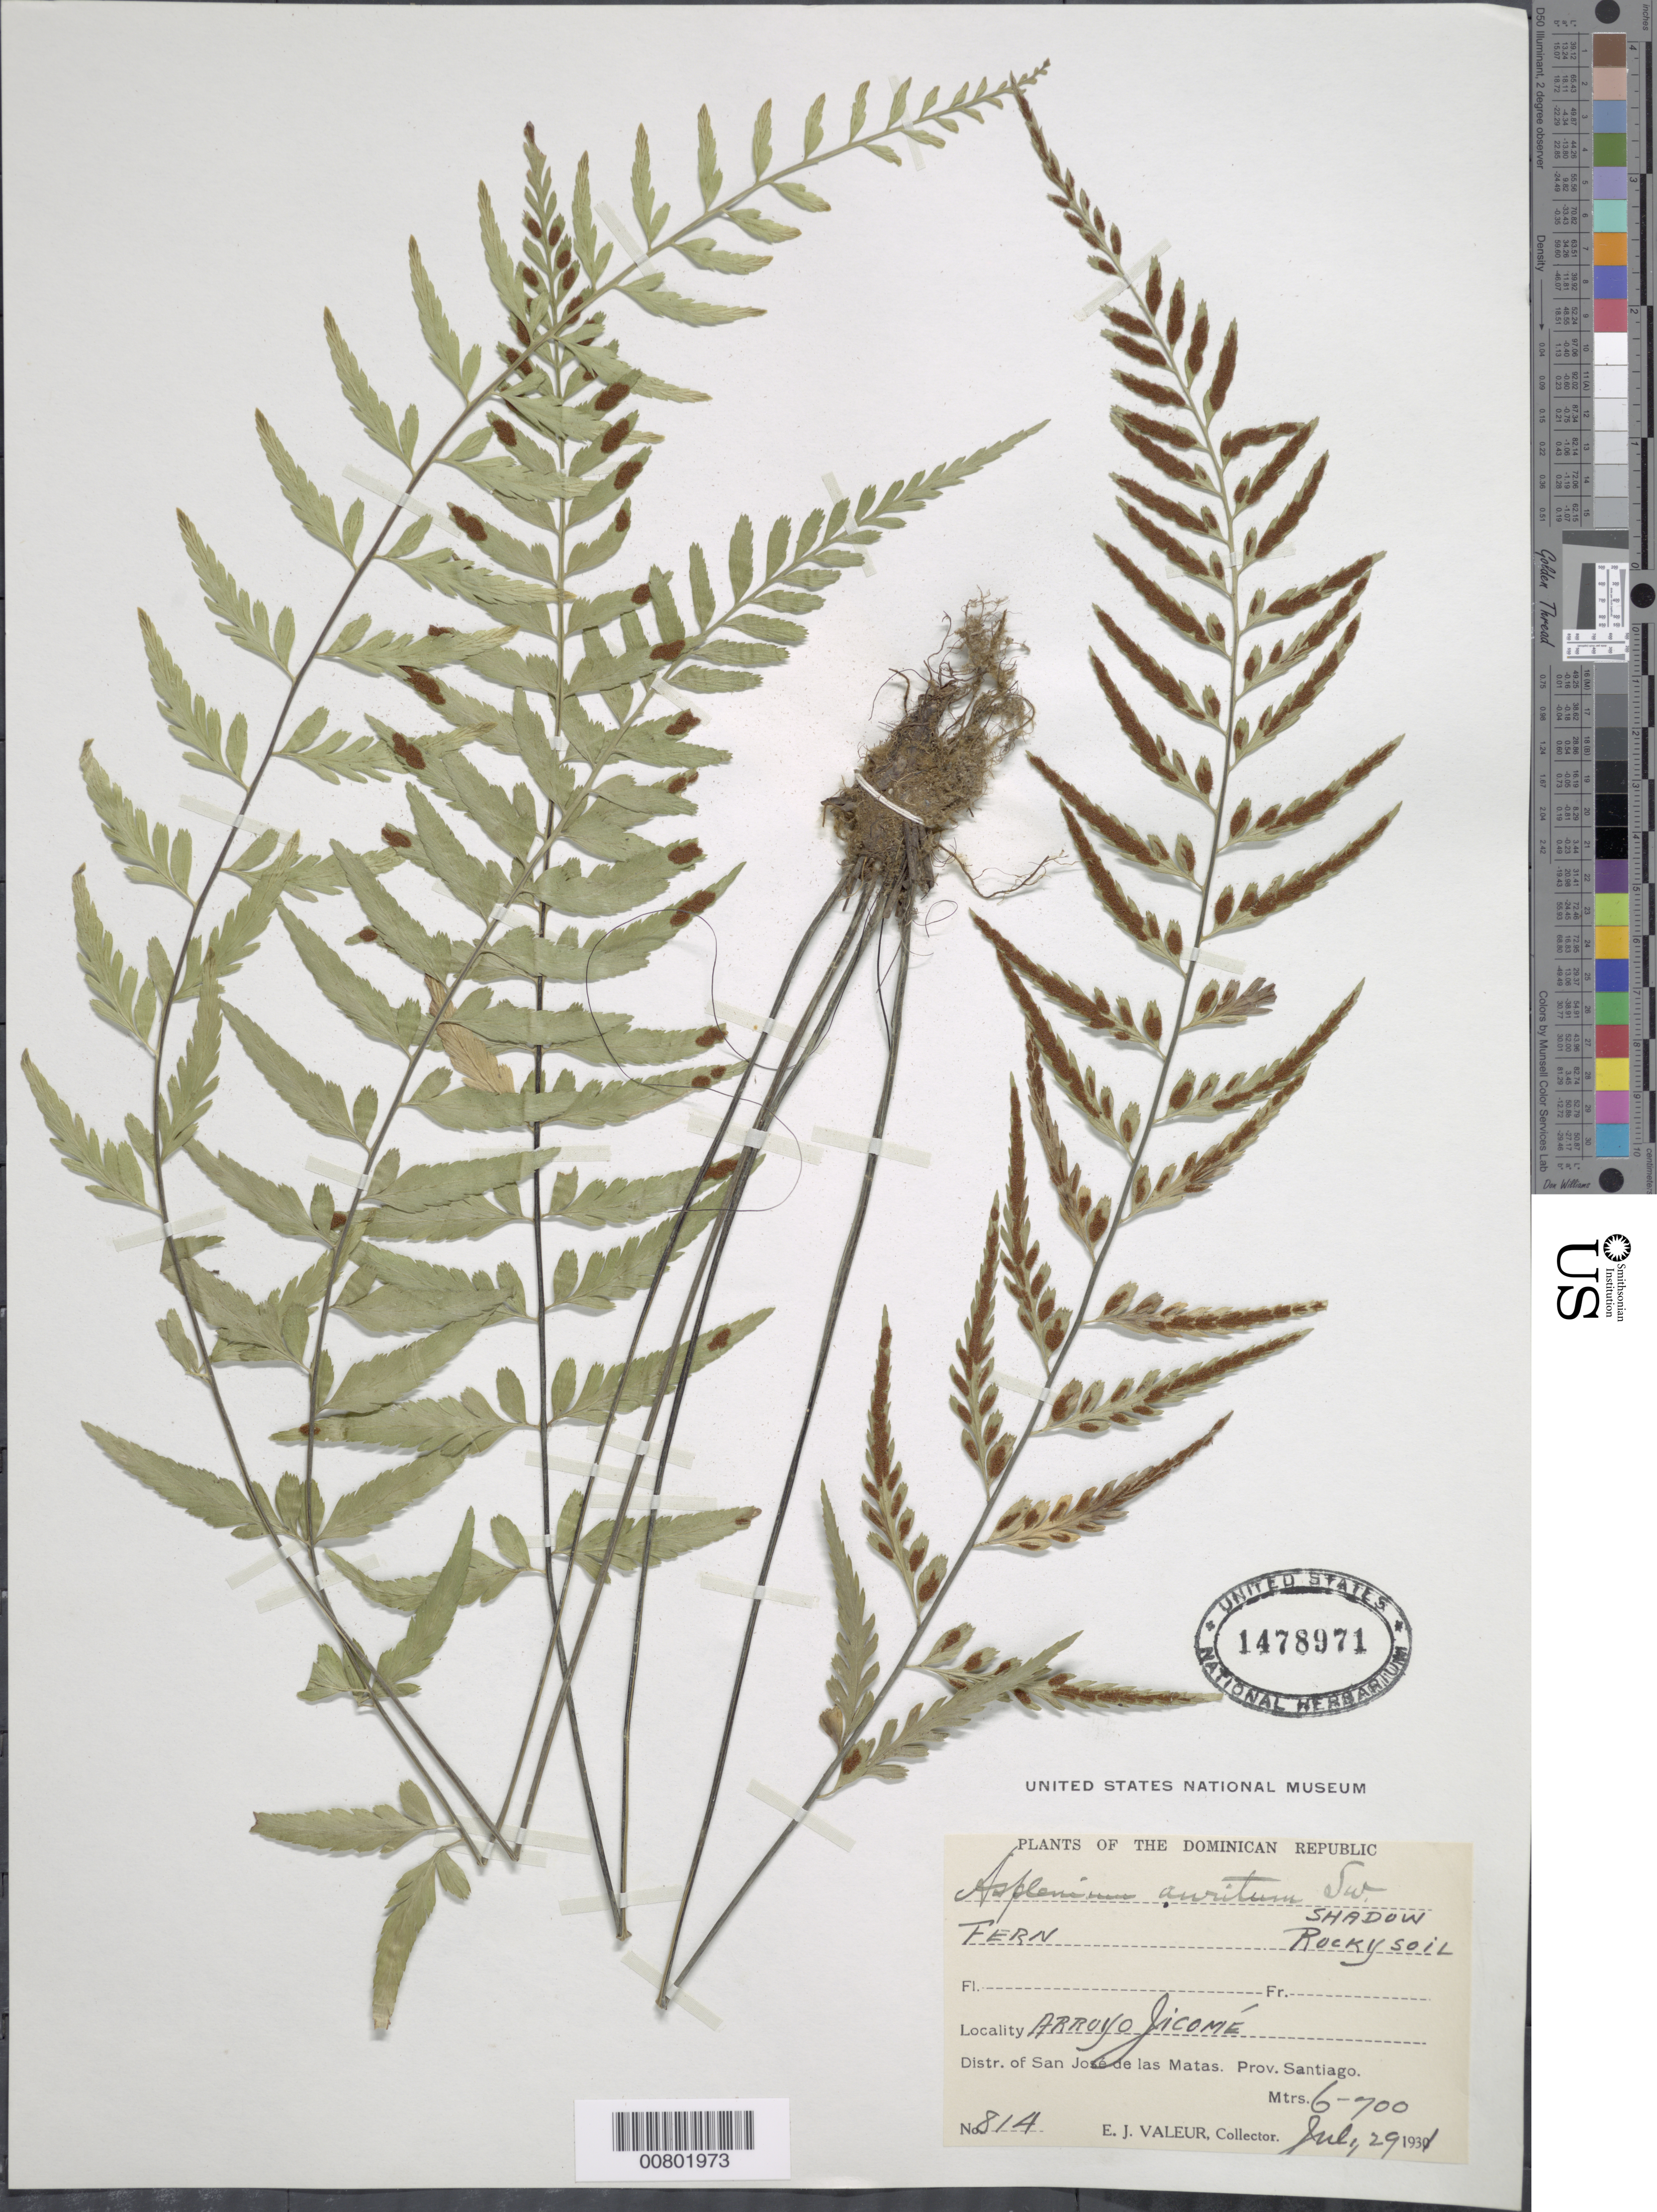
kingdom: Plantae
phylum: Tracheophyta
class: Polypodiopsida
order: Polypodiales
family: Aspleniaceae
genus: Asplenium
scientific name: Asplenium auritum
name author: Sw.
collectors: E. Valeur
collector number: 814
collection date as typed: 29 Jul 1931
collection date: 1931-07-29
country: Dominican Republic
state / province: Santiago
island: Hispaniola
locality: Dist. San José de las Matas, Arroyo Jicomé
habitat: Shadow, rocky soil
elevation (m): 600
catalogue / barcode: US 1478971